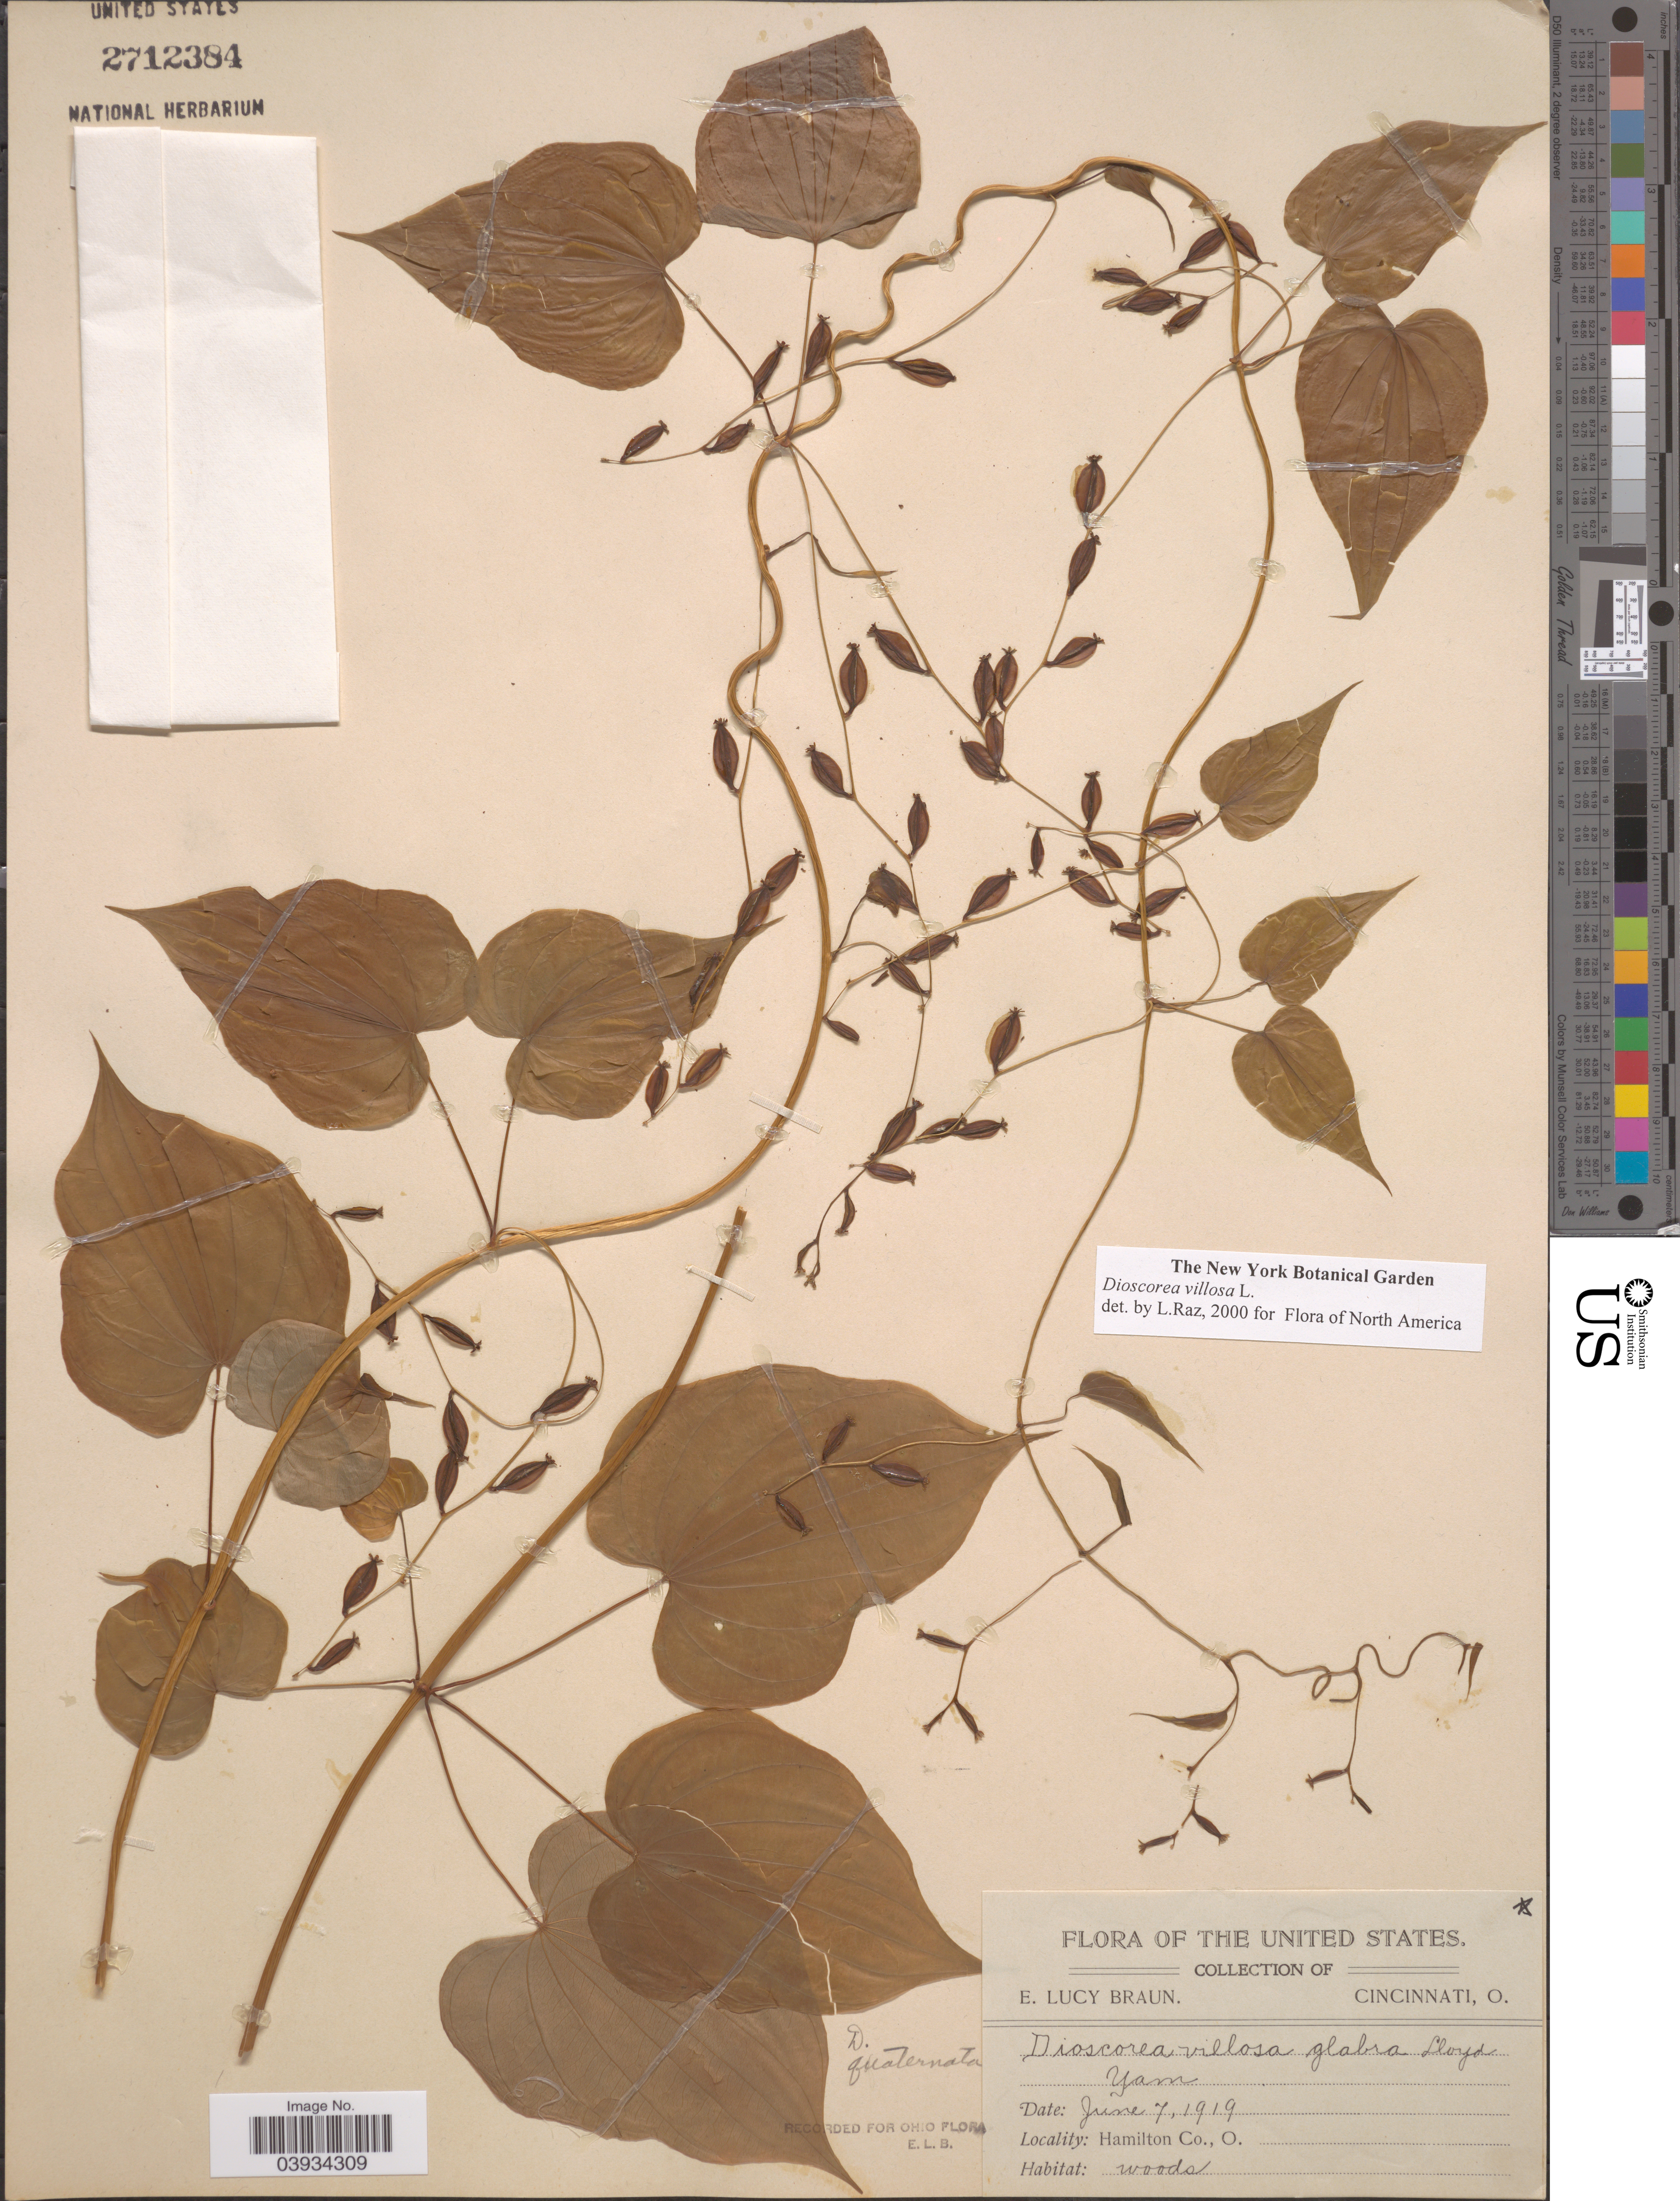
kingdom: Plantae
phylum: Tracheophyta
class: Liliopsida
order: Dioscoreales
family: Dioscoreaceae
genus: Dioscorea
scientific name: Dioscorea villosa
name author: L.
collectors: E. L. Braun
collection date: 1919-06-07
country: United States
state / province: Ohio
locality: Hamilton Co.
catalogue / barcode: US 2712384